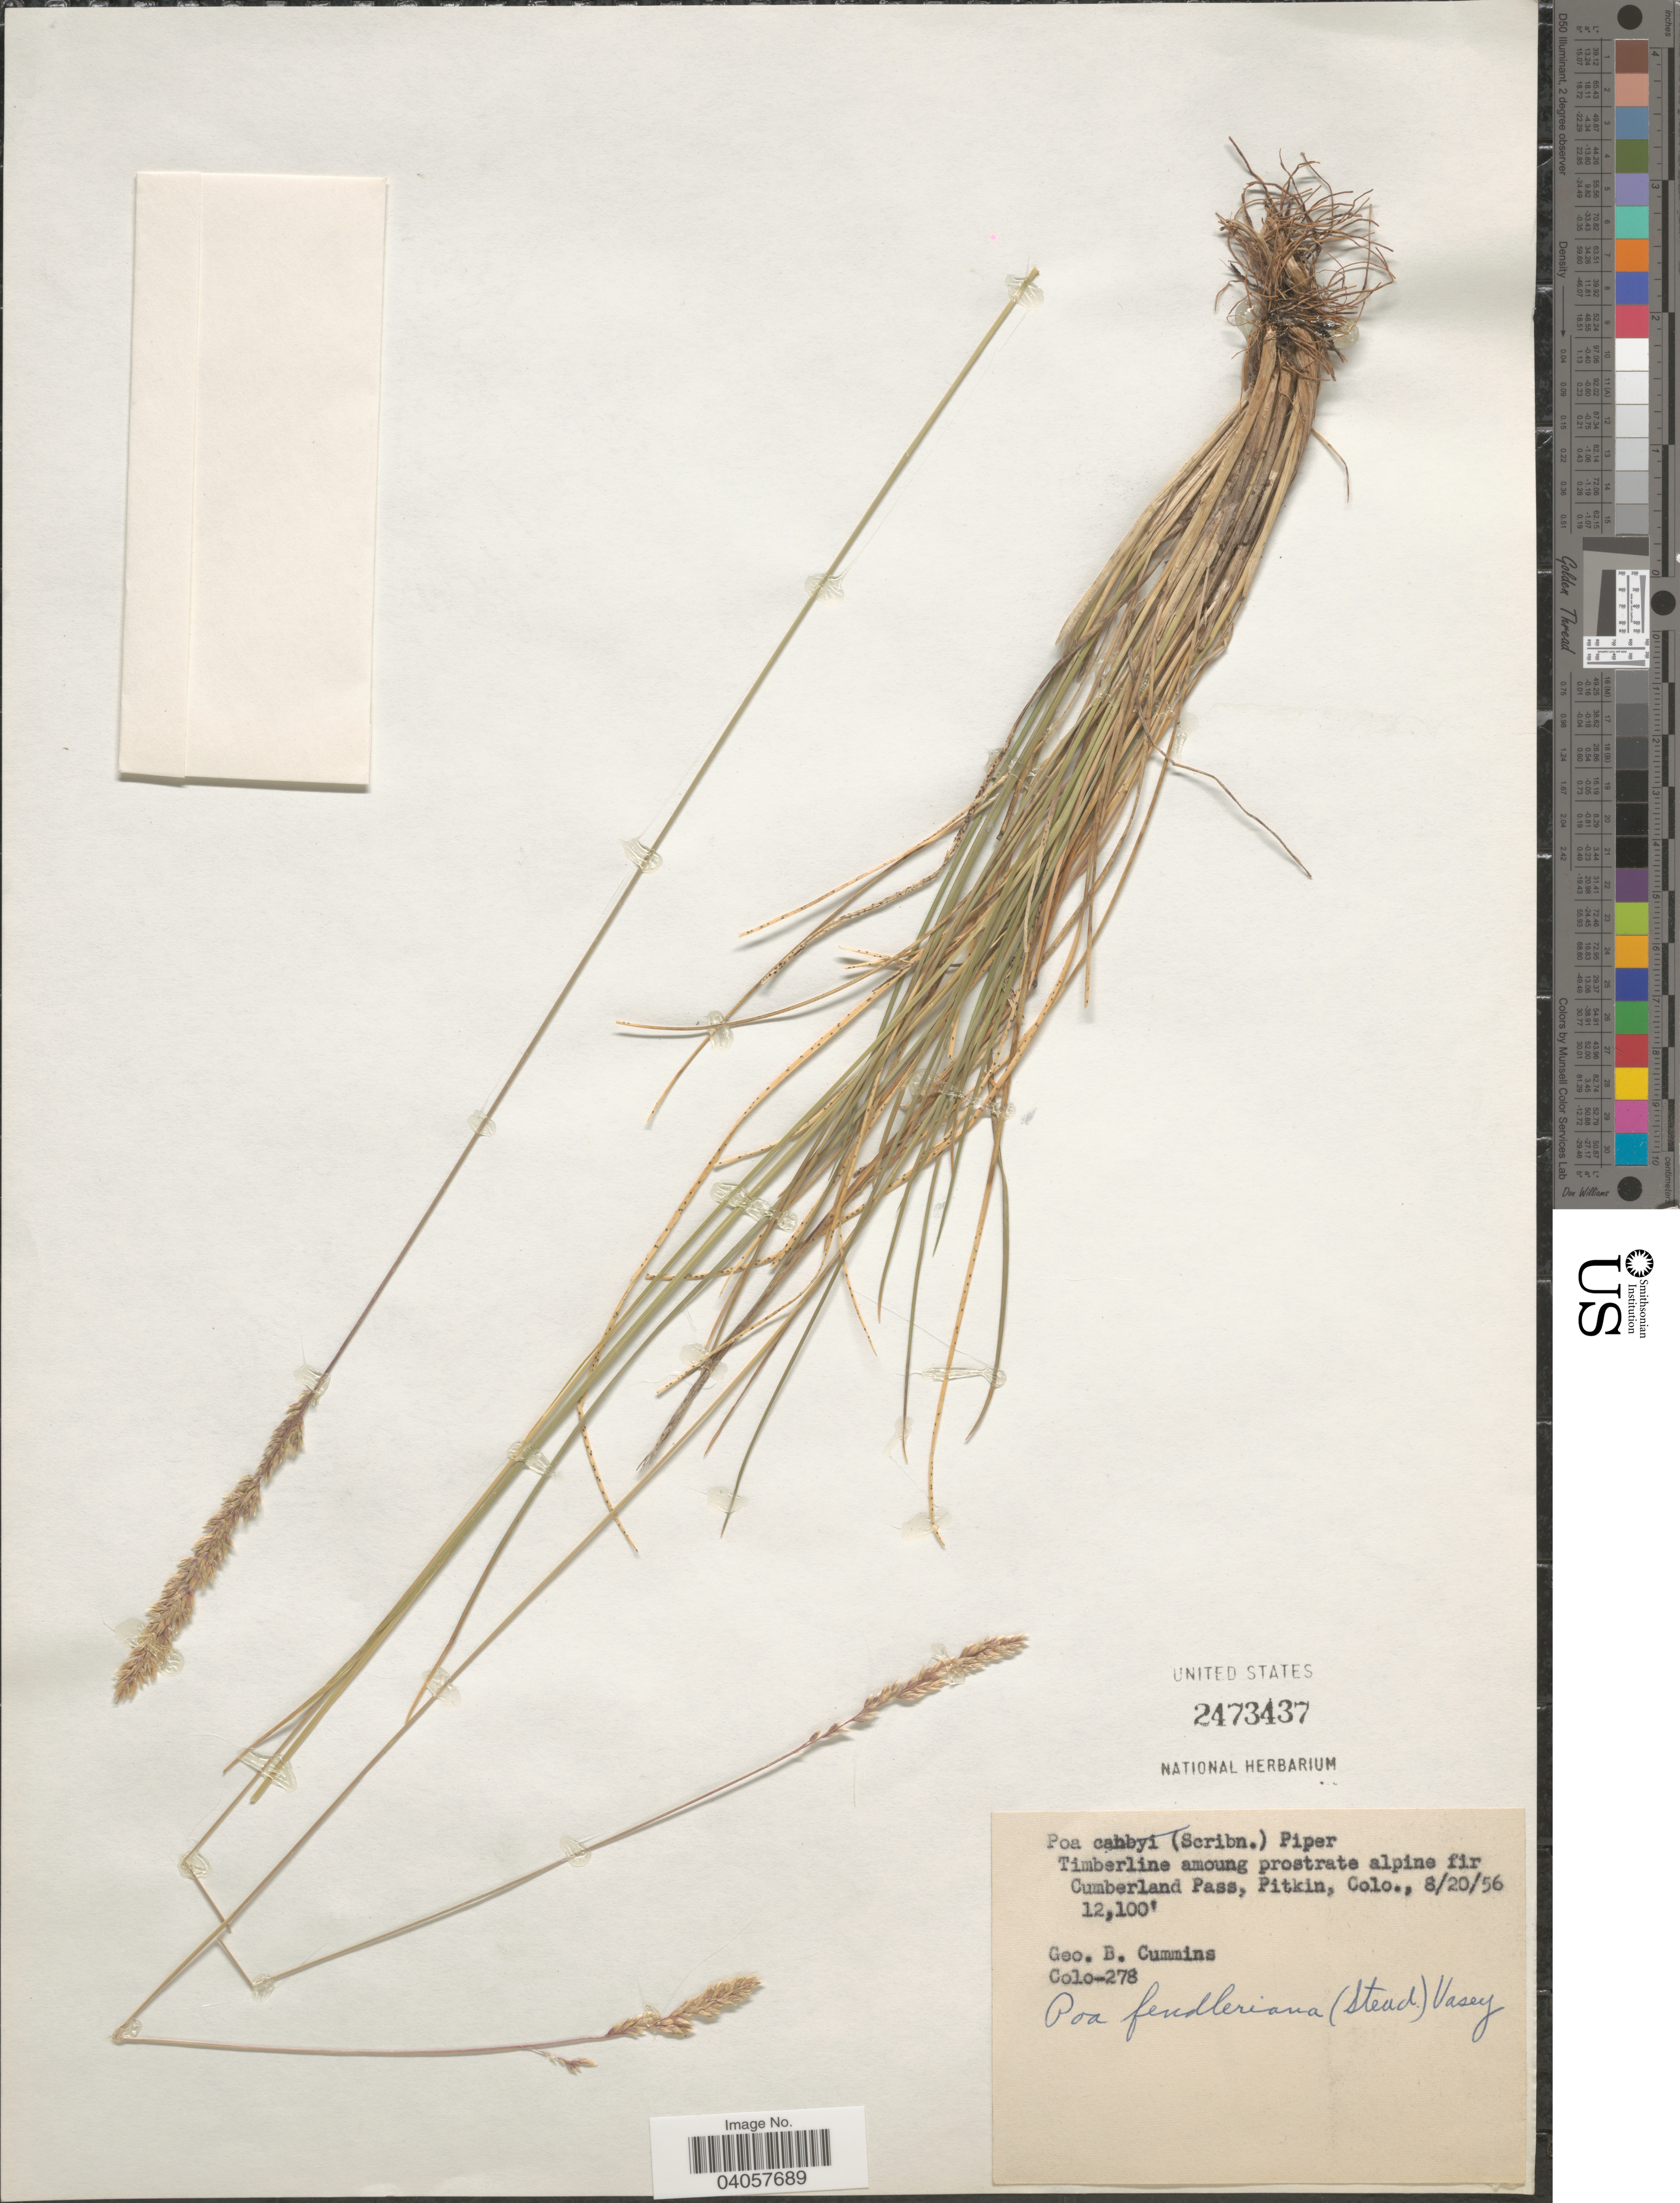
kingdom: Plantae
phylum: Tracheophyta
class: Liliopsida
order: Poales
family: Poaceae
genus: Poa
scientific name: Poa fendleriana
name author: (Steud.) Vasey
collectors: G. Cummins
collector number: Colo-278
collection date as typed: Transcribed d/m/y: 20/8/56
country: United States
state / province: Colorado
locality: Cumberland Pass, Pitkin.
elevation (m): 3688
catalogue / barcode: US 2473437